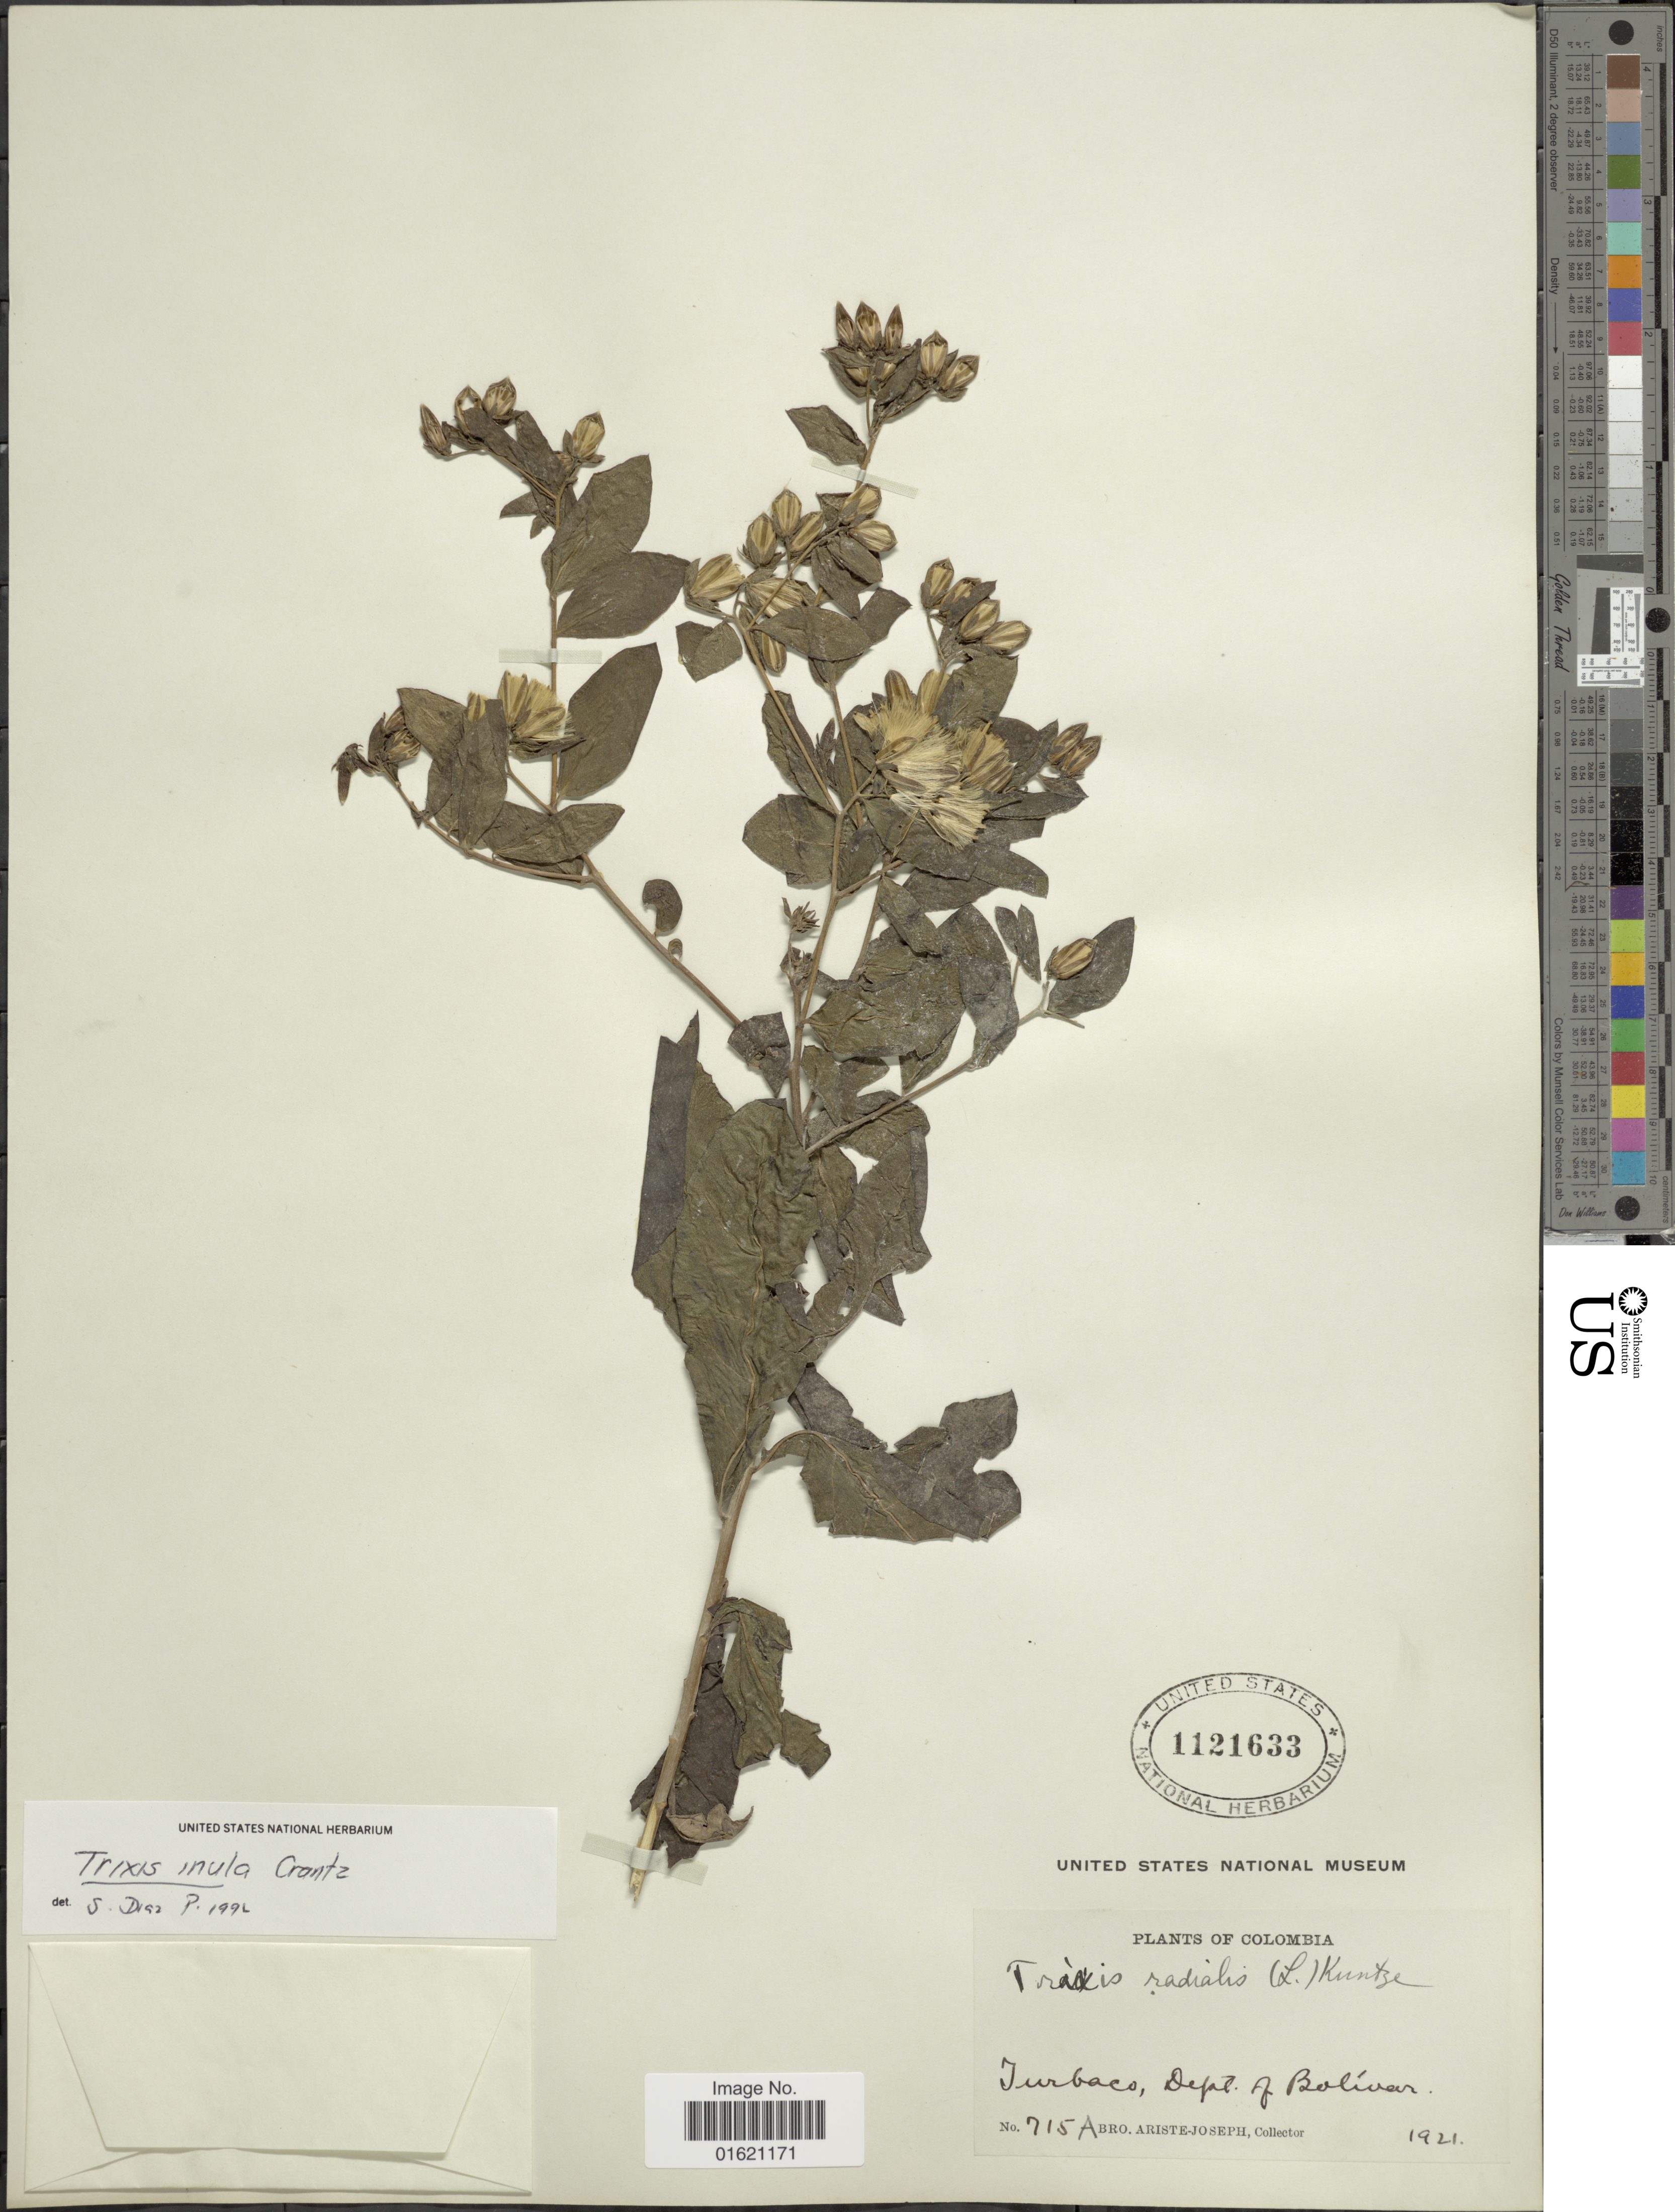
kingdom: Plantae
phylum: Tracheophyta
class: Magnoliopsida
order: Asterales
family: Asteraceae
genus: Trixis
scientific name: Trixis inula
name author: Crantz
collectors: Bro. Ariste-Joseph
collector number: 715A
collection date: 1921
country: Colombia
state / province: Bolívar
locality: Turbaco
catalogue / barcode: US 1121633